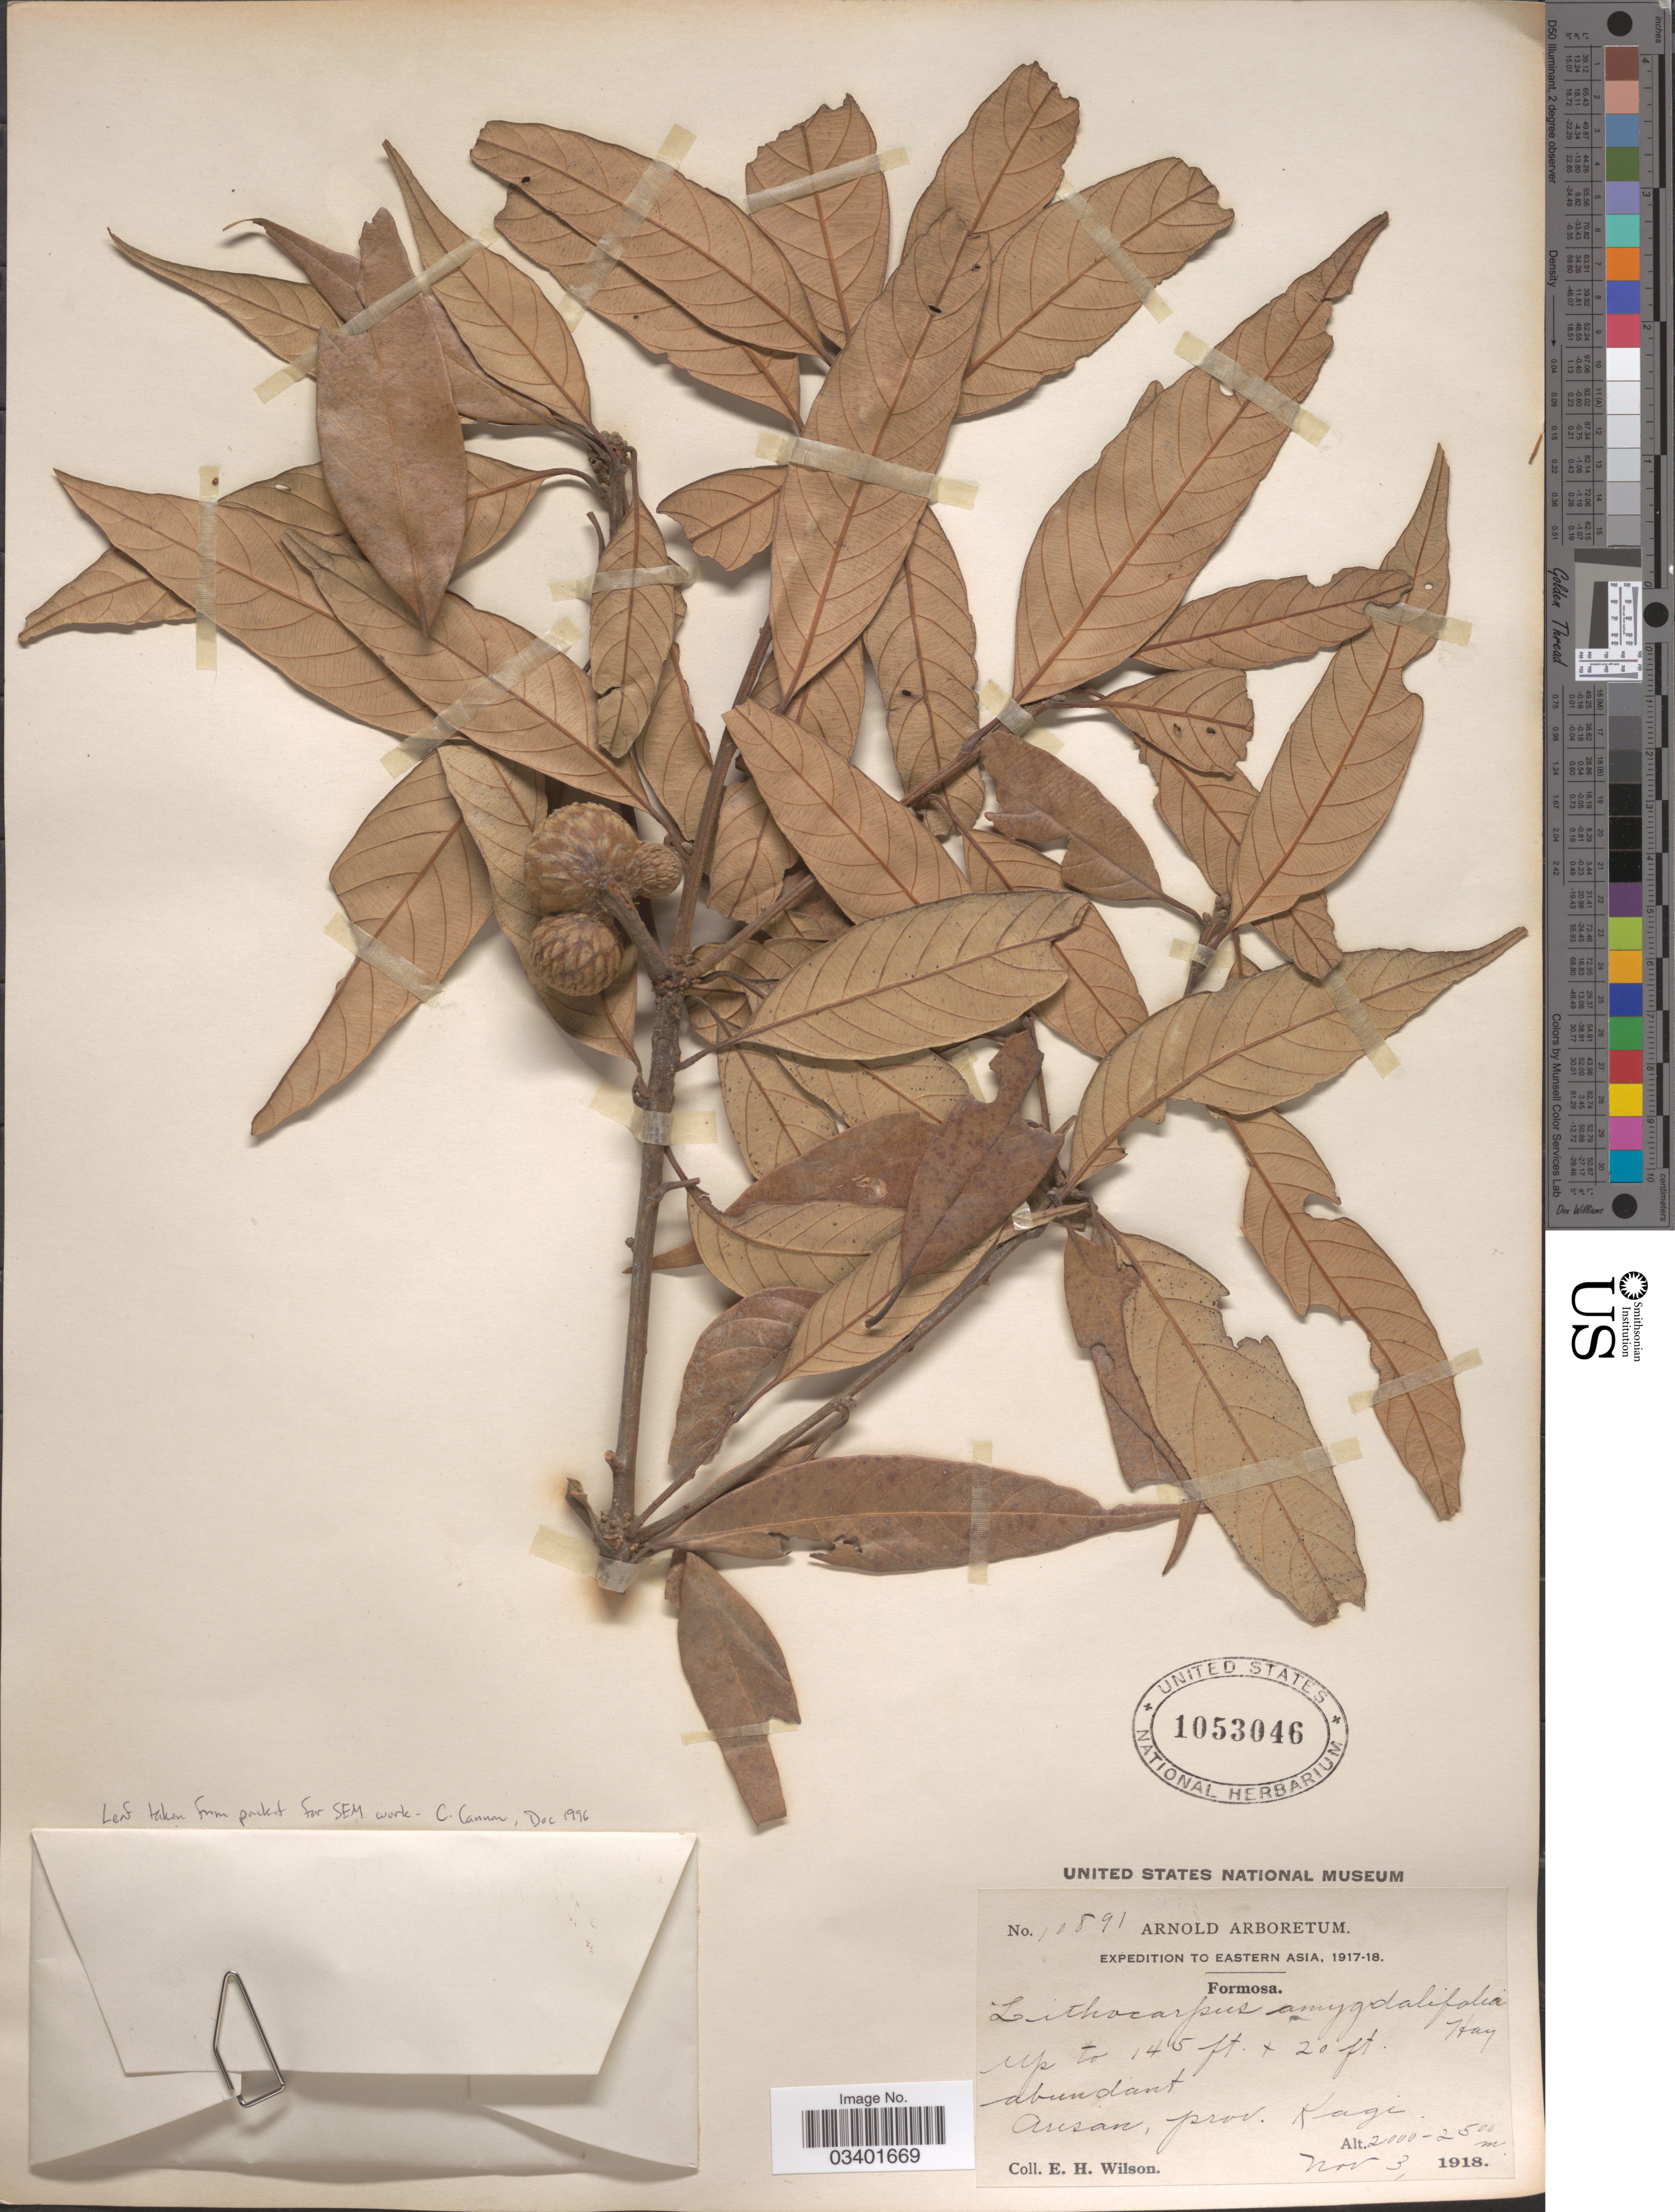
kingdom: Plantae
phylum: Tracheophyta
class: Magnoliopsida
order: Fagales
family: Fagaceae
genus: Lithocarpus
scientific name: Lithocarpus amygdalifolius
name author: (Skan) Hayata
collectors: E. Wilson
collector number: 10891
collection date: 1918-11-03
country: Taiwan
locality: Eastern Asia, Formosa. Arisan, prov. Kagi.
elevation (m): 2000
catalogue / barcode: US 1053046